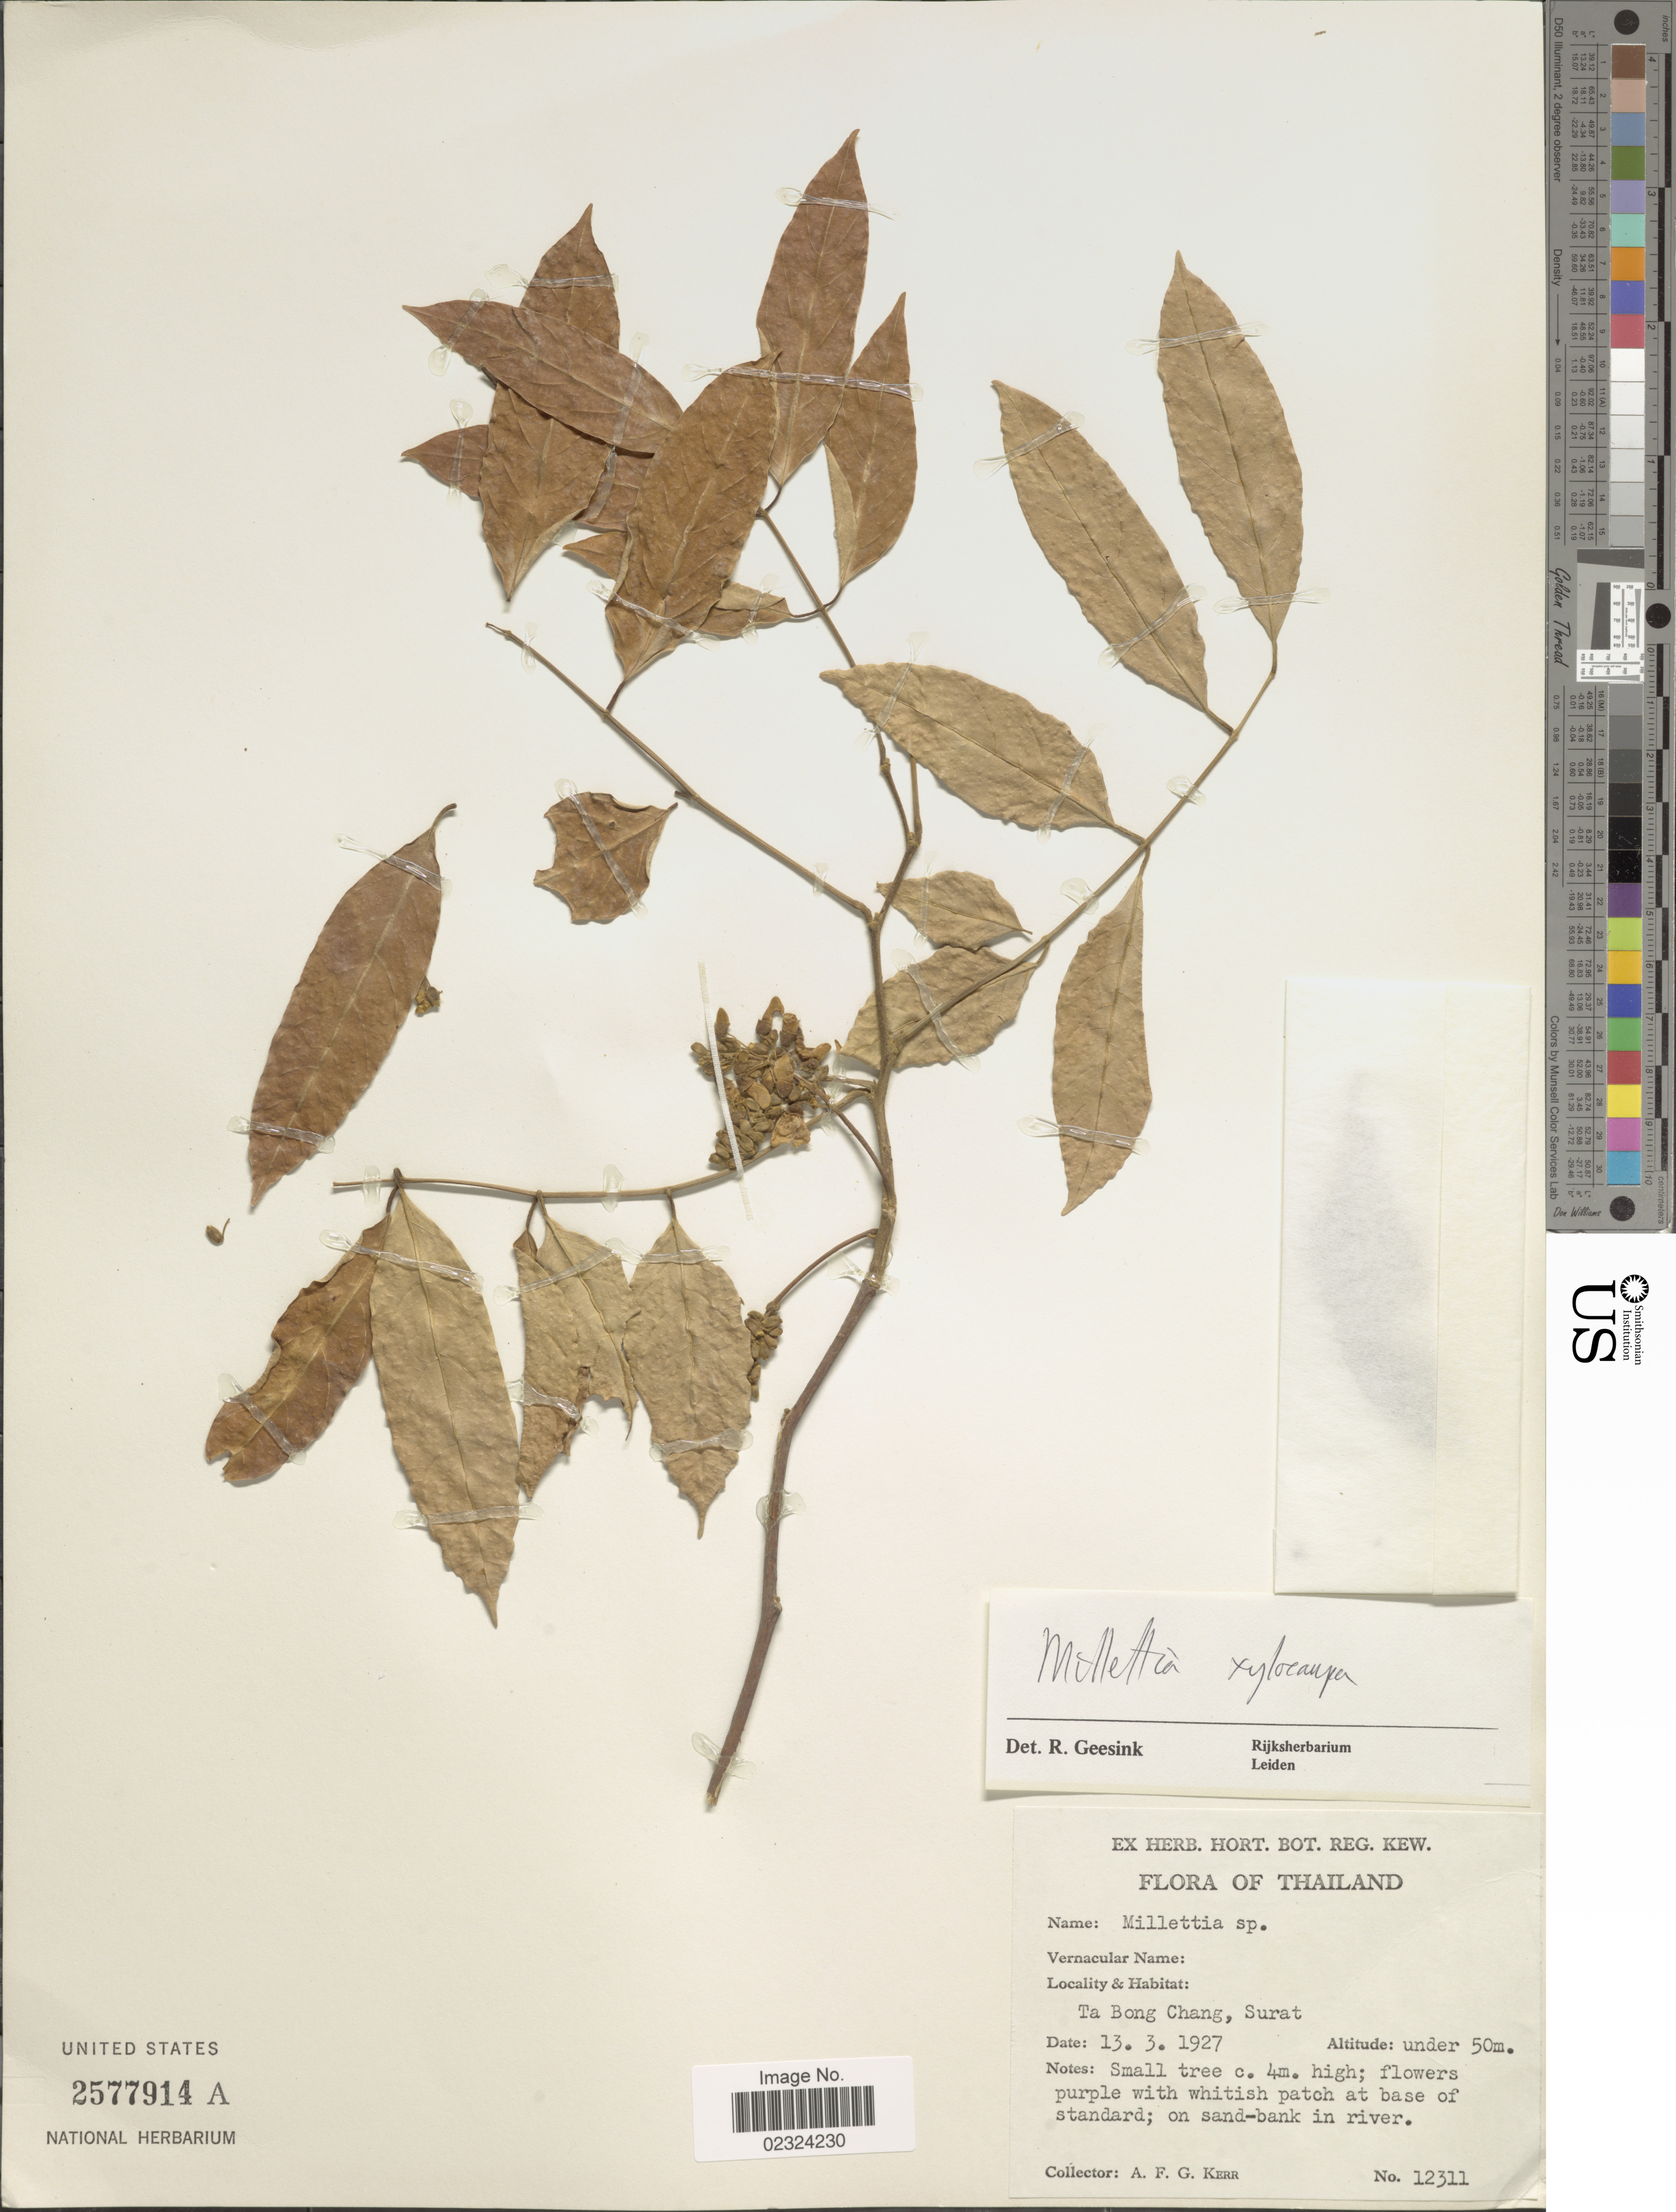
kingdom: Plantae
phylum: Tracheophyta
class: Magnoliopsida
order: Fabales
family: Fabaceae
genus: Millettia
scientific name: Millettia xylocarpa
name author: Miq.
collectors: A. F. G. Kerr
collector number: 12311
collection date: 1927-03-13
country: Thailand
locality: Ta Bong Chang, Surat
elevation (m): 50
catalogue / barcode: US 2577914A